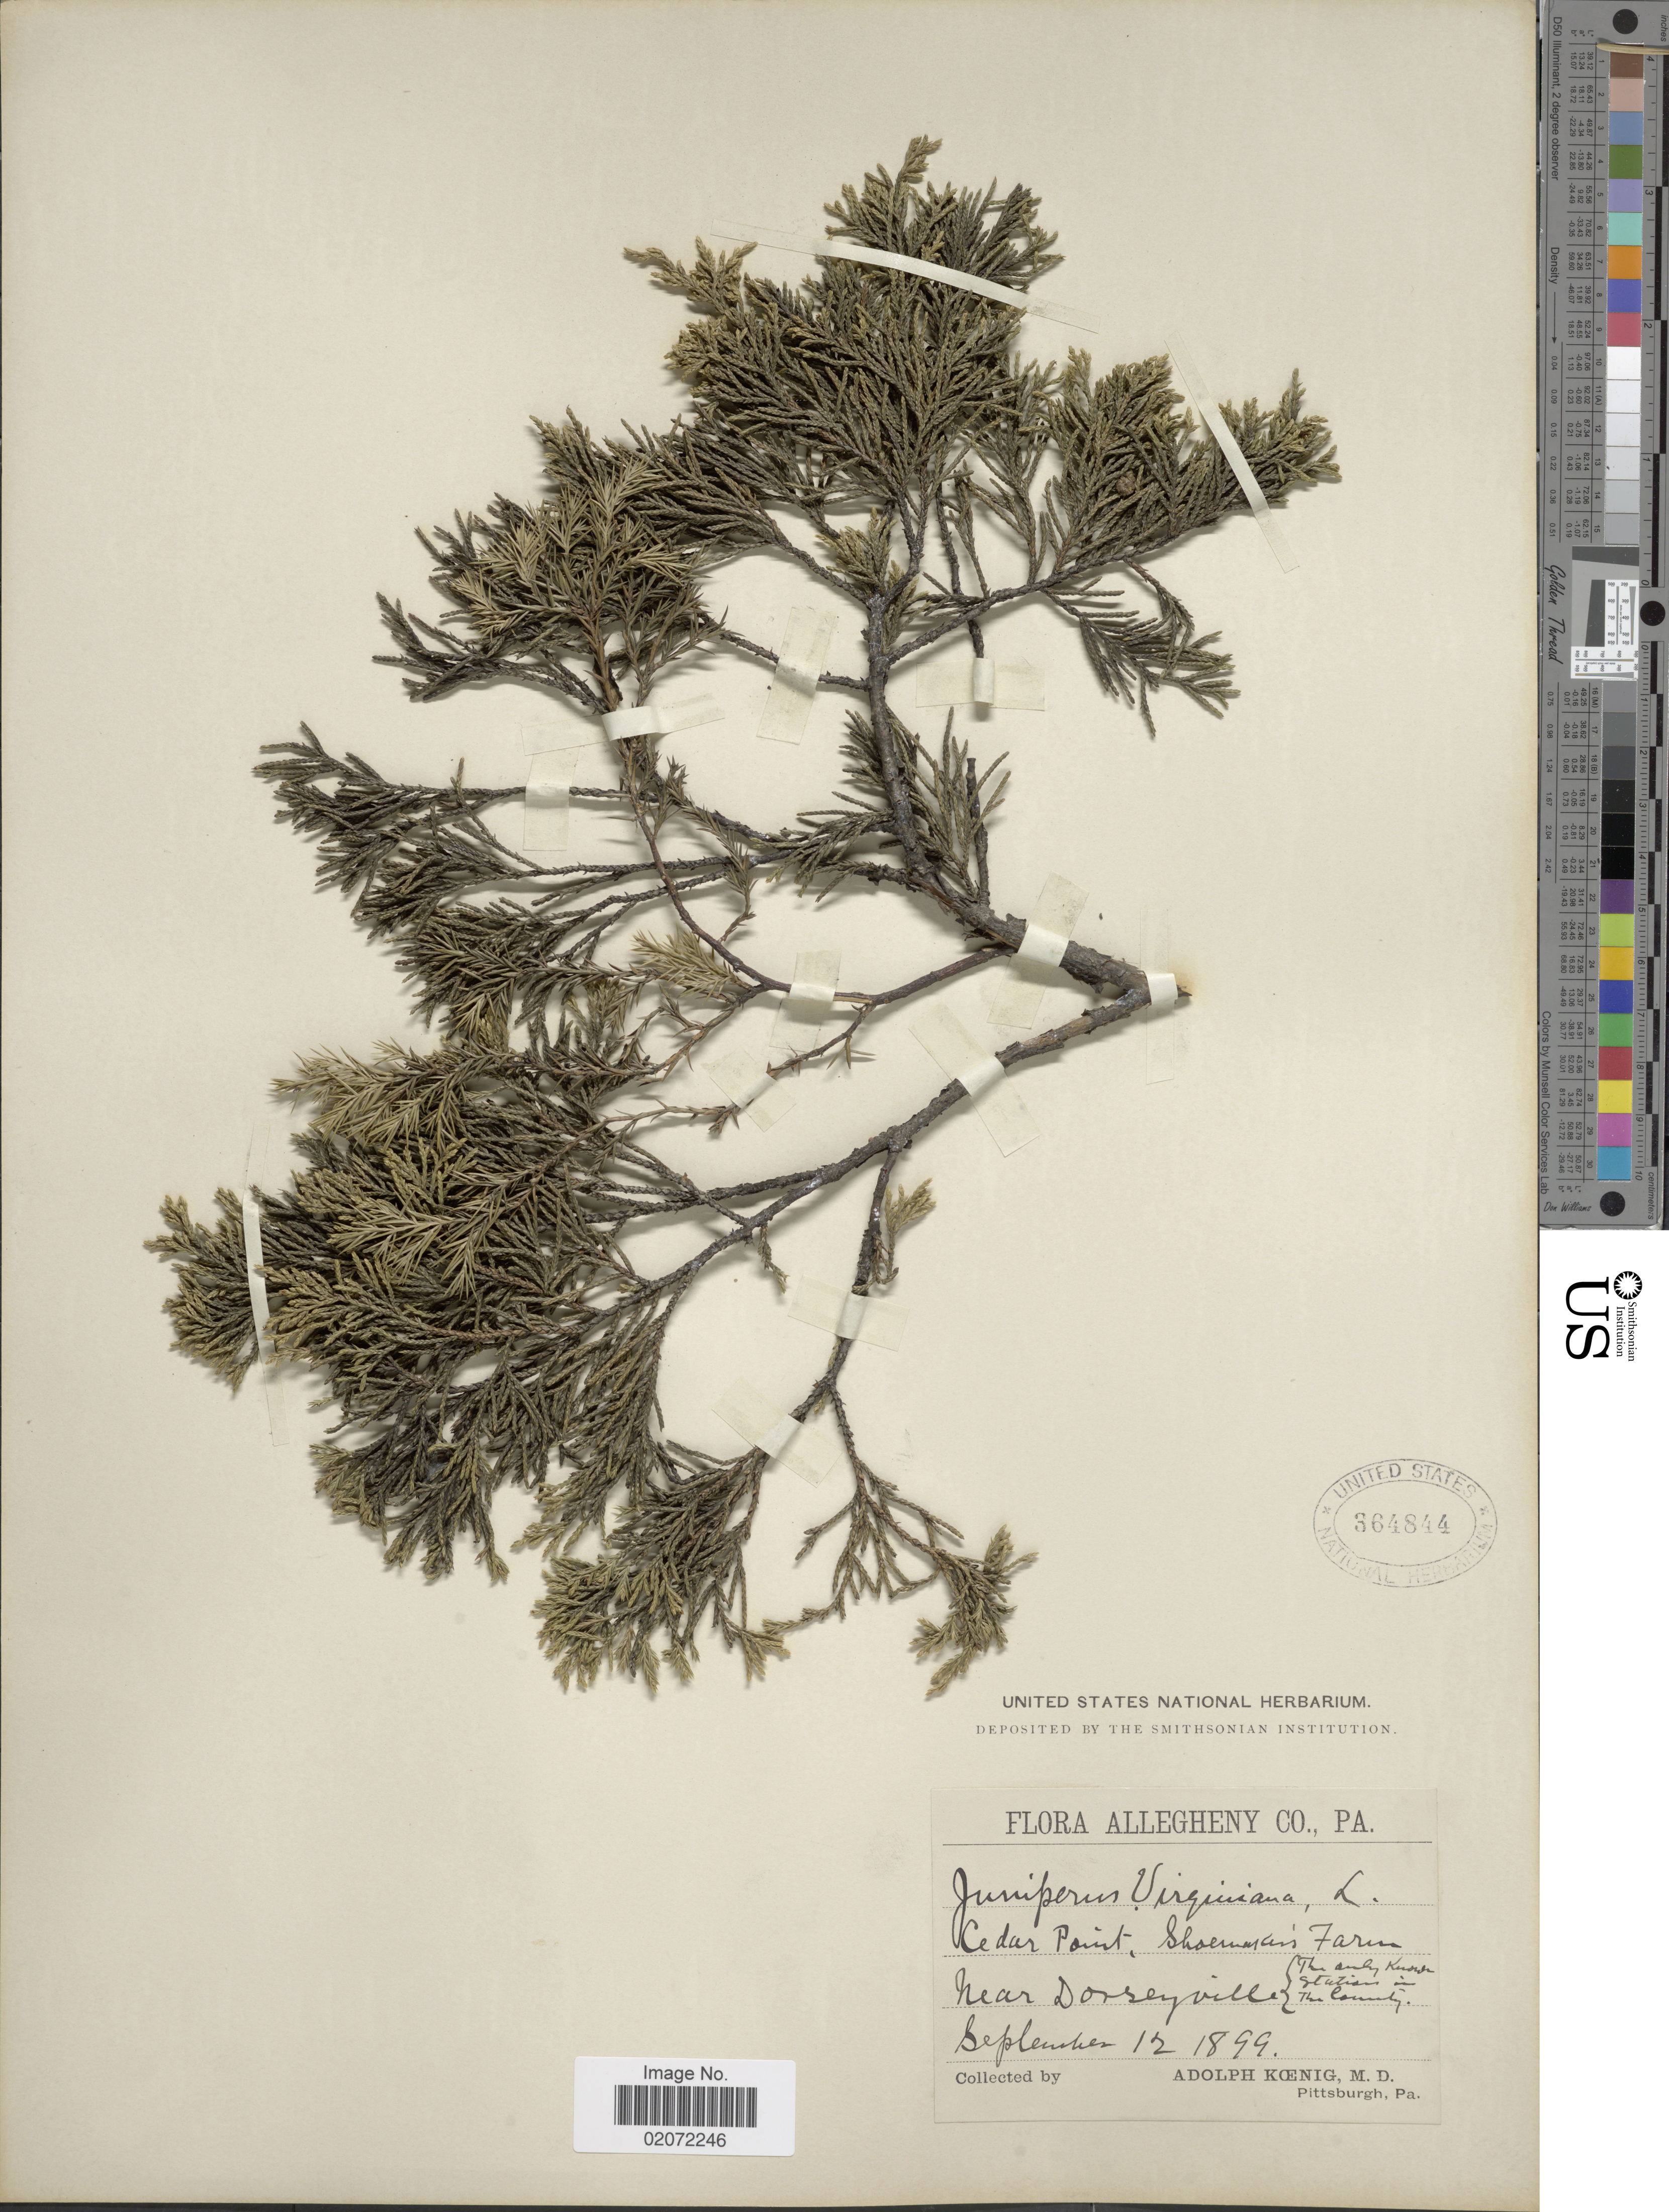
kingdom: Plantae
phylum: Tracheophyta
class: Pinopsida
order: Pinales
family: Cupressaceae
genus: Juniperus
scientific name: Juniperus virginiana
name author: L.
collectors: A. Koenig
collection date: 1899-09-12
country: United States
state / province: Pennsylvania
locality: Allegheny Co. Cedar Point. Shoemakers Farm near Dorsetville.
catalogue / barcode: US 364844